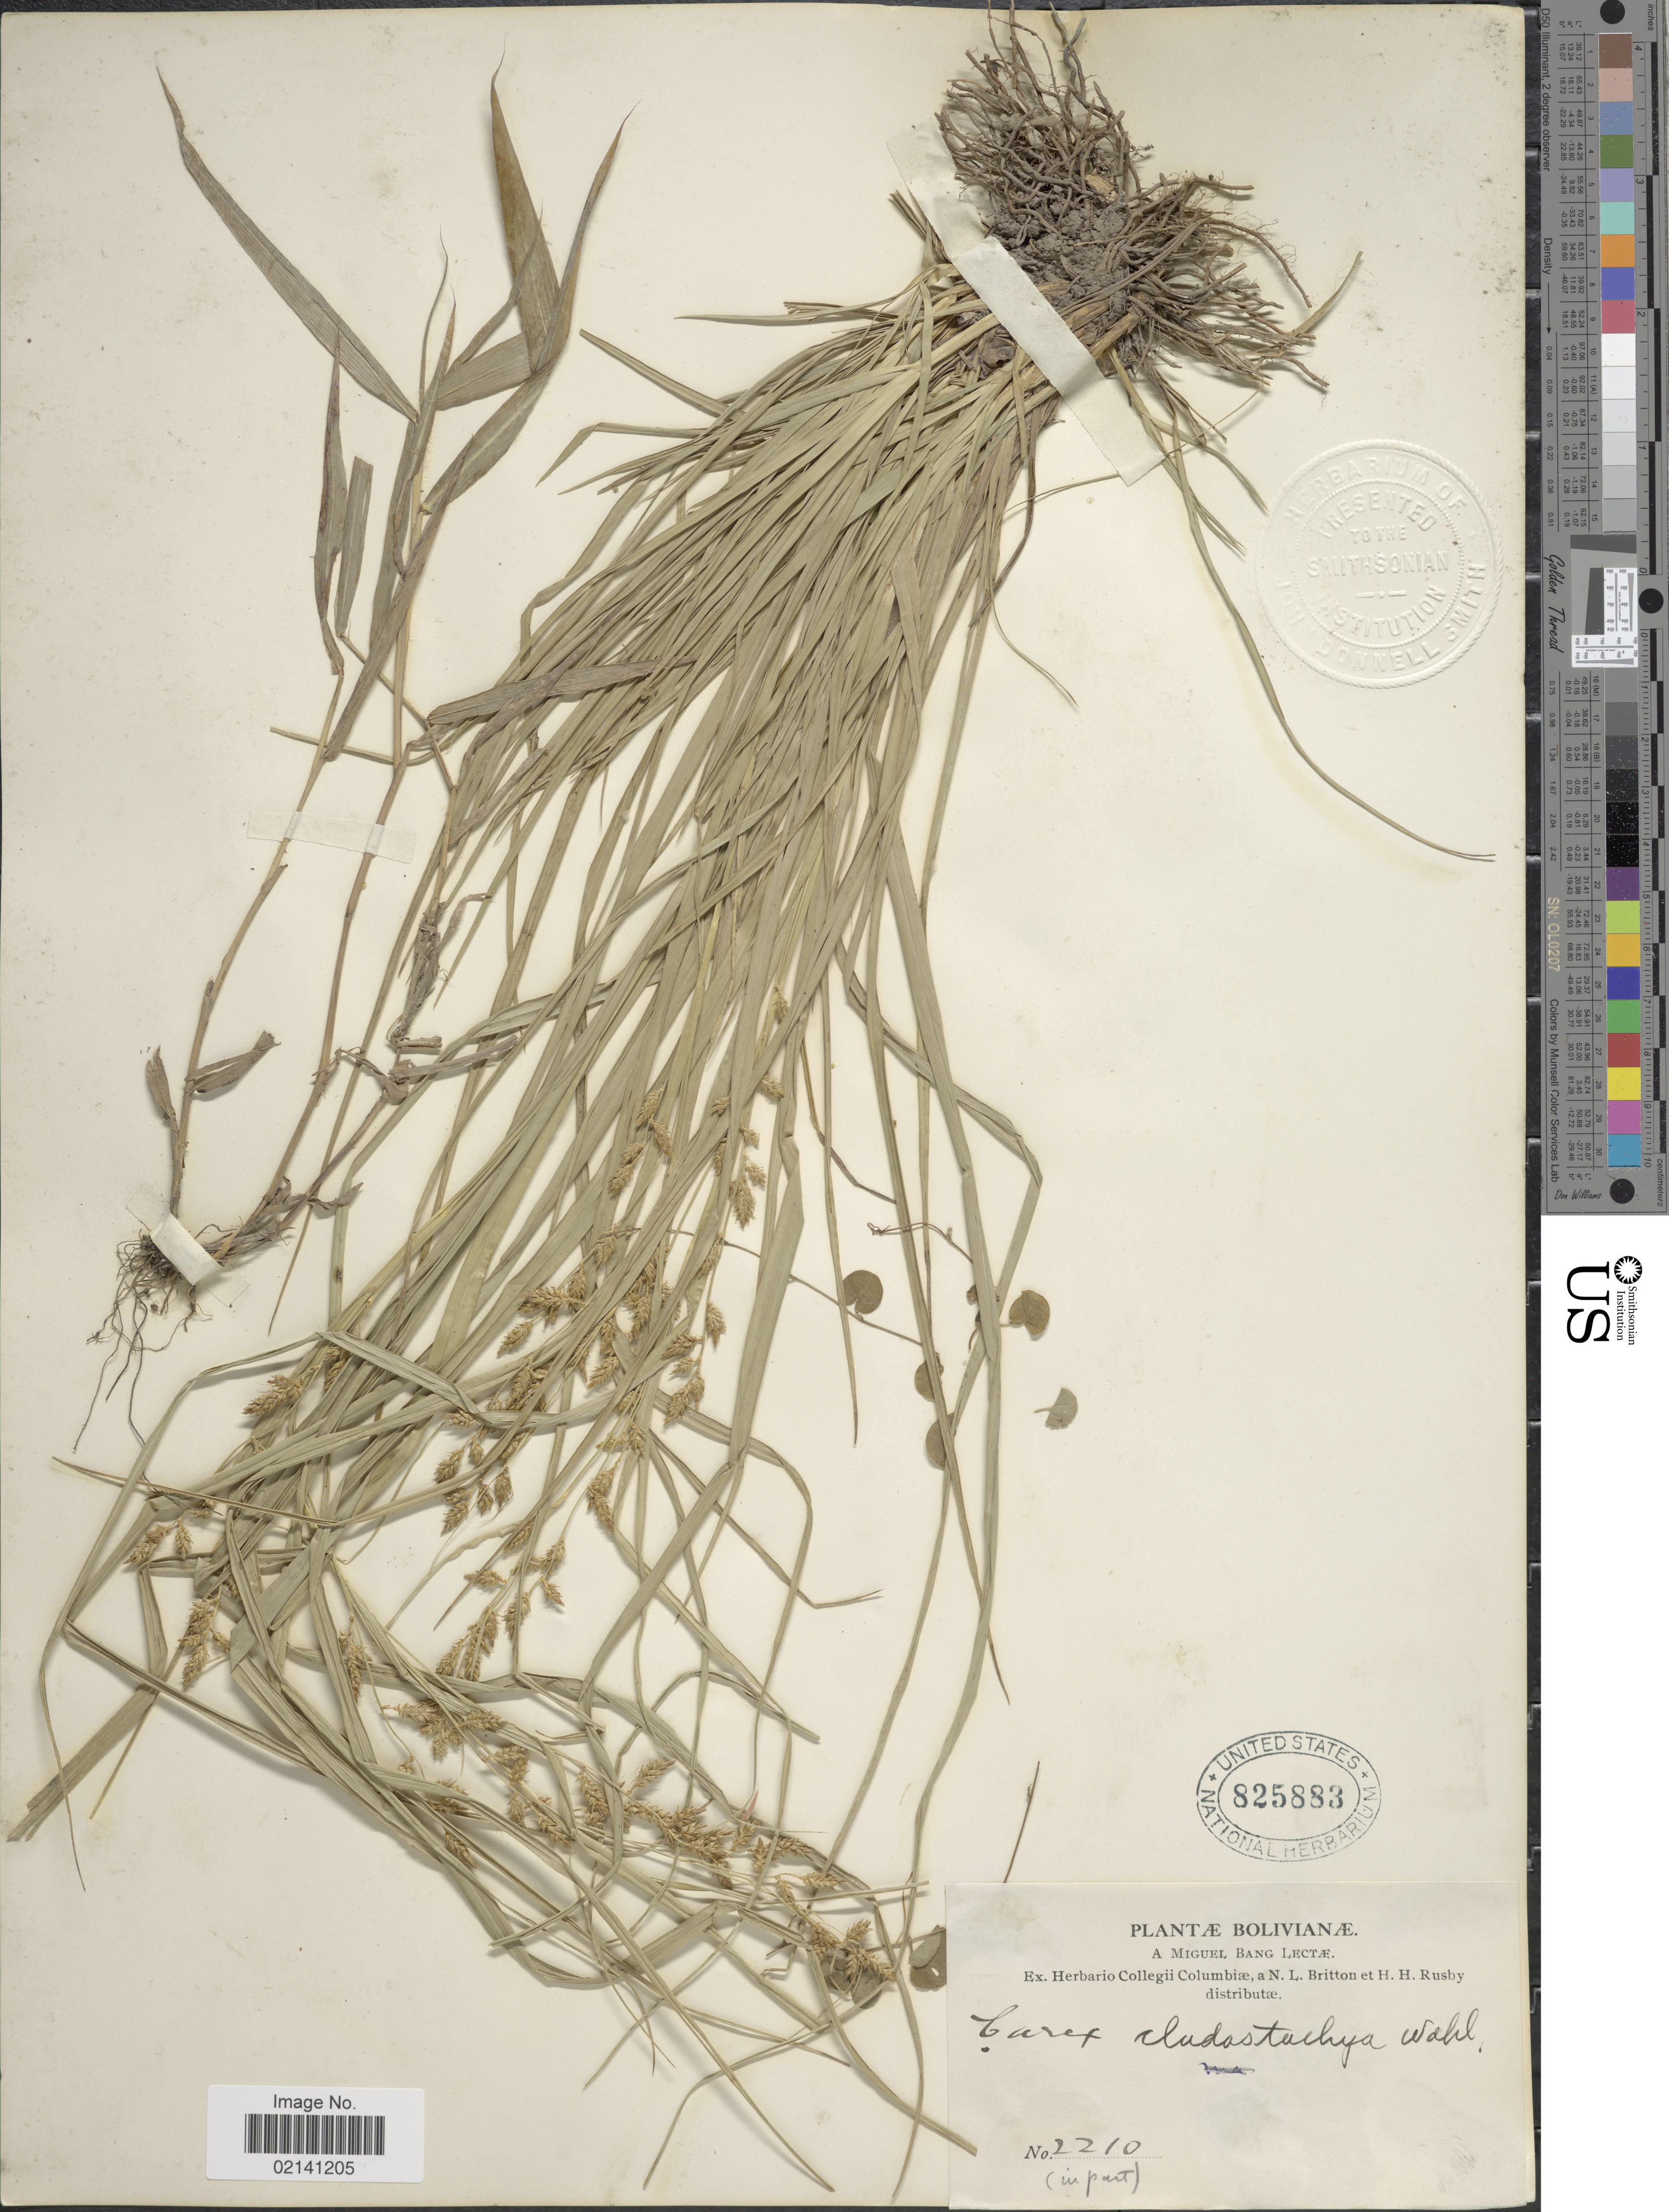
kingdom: Plantae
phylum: Tracheophyta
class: Liliopsida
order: Poales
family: Cyperaceae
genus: Carex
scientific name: Carex polystachya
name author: Sw. ex Wahlenb.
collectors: M. Bang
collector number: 2210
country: Bolivia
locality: Bolivianae.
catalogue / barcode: US 825883